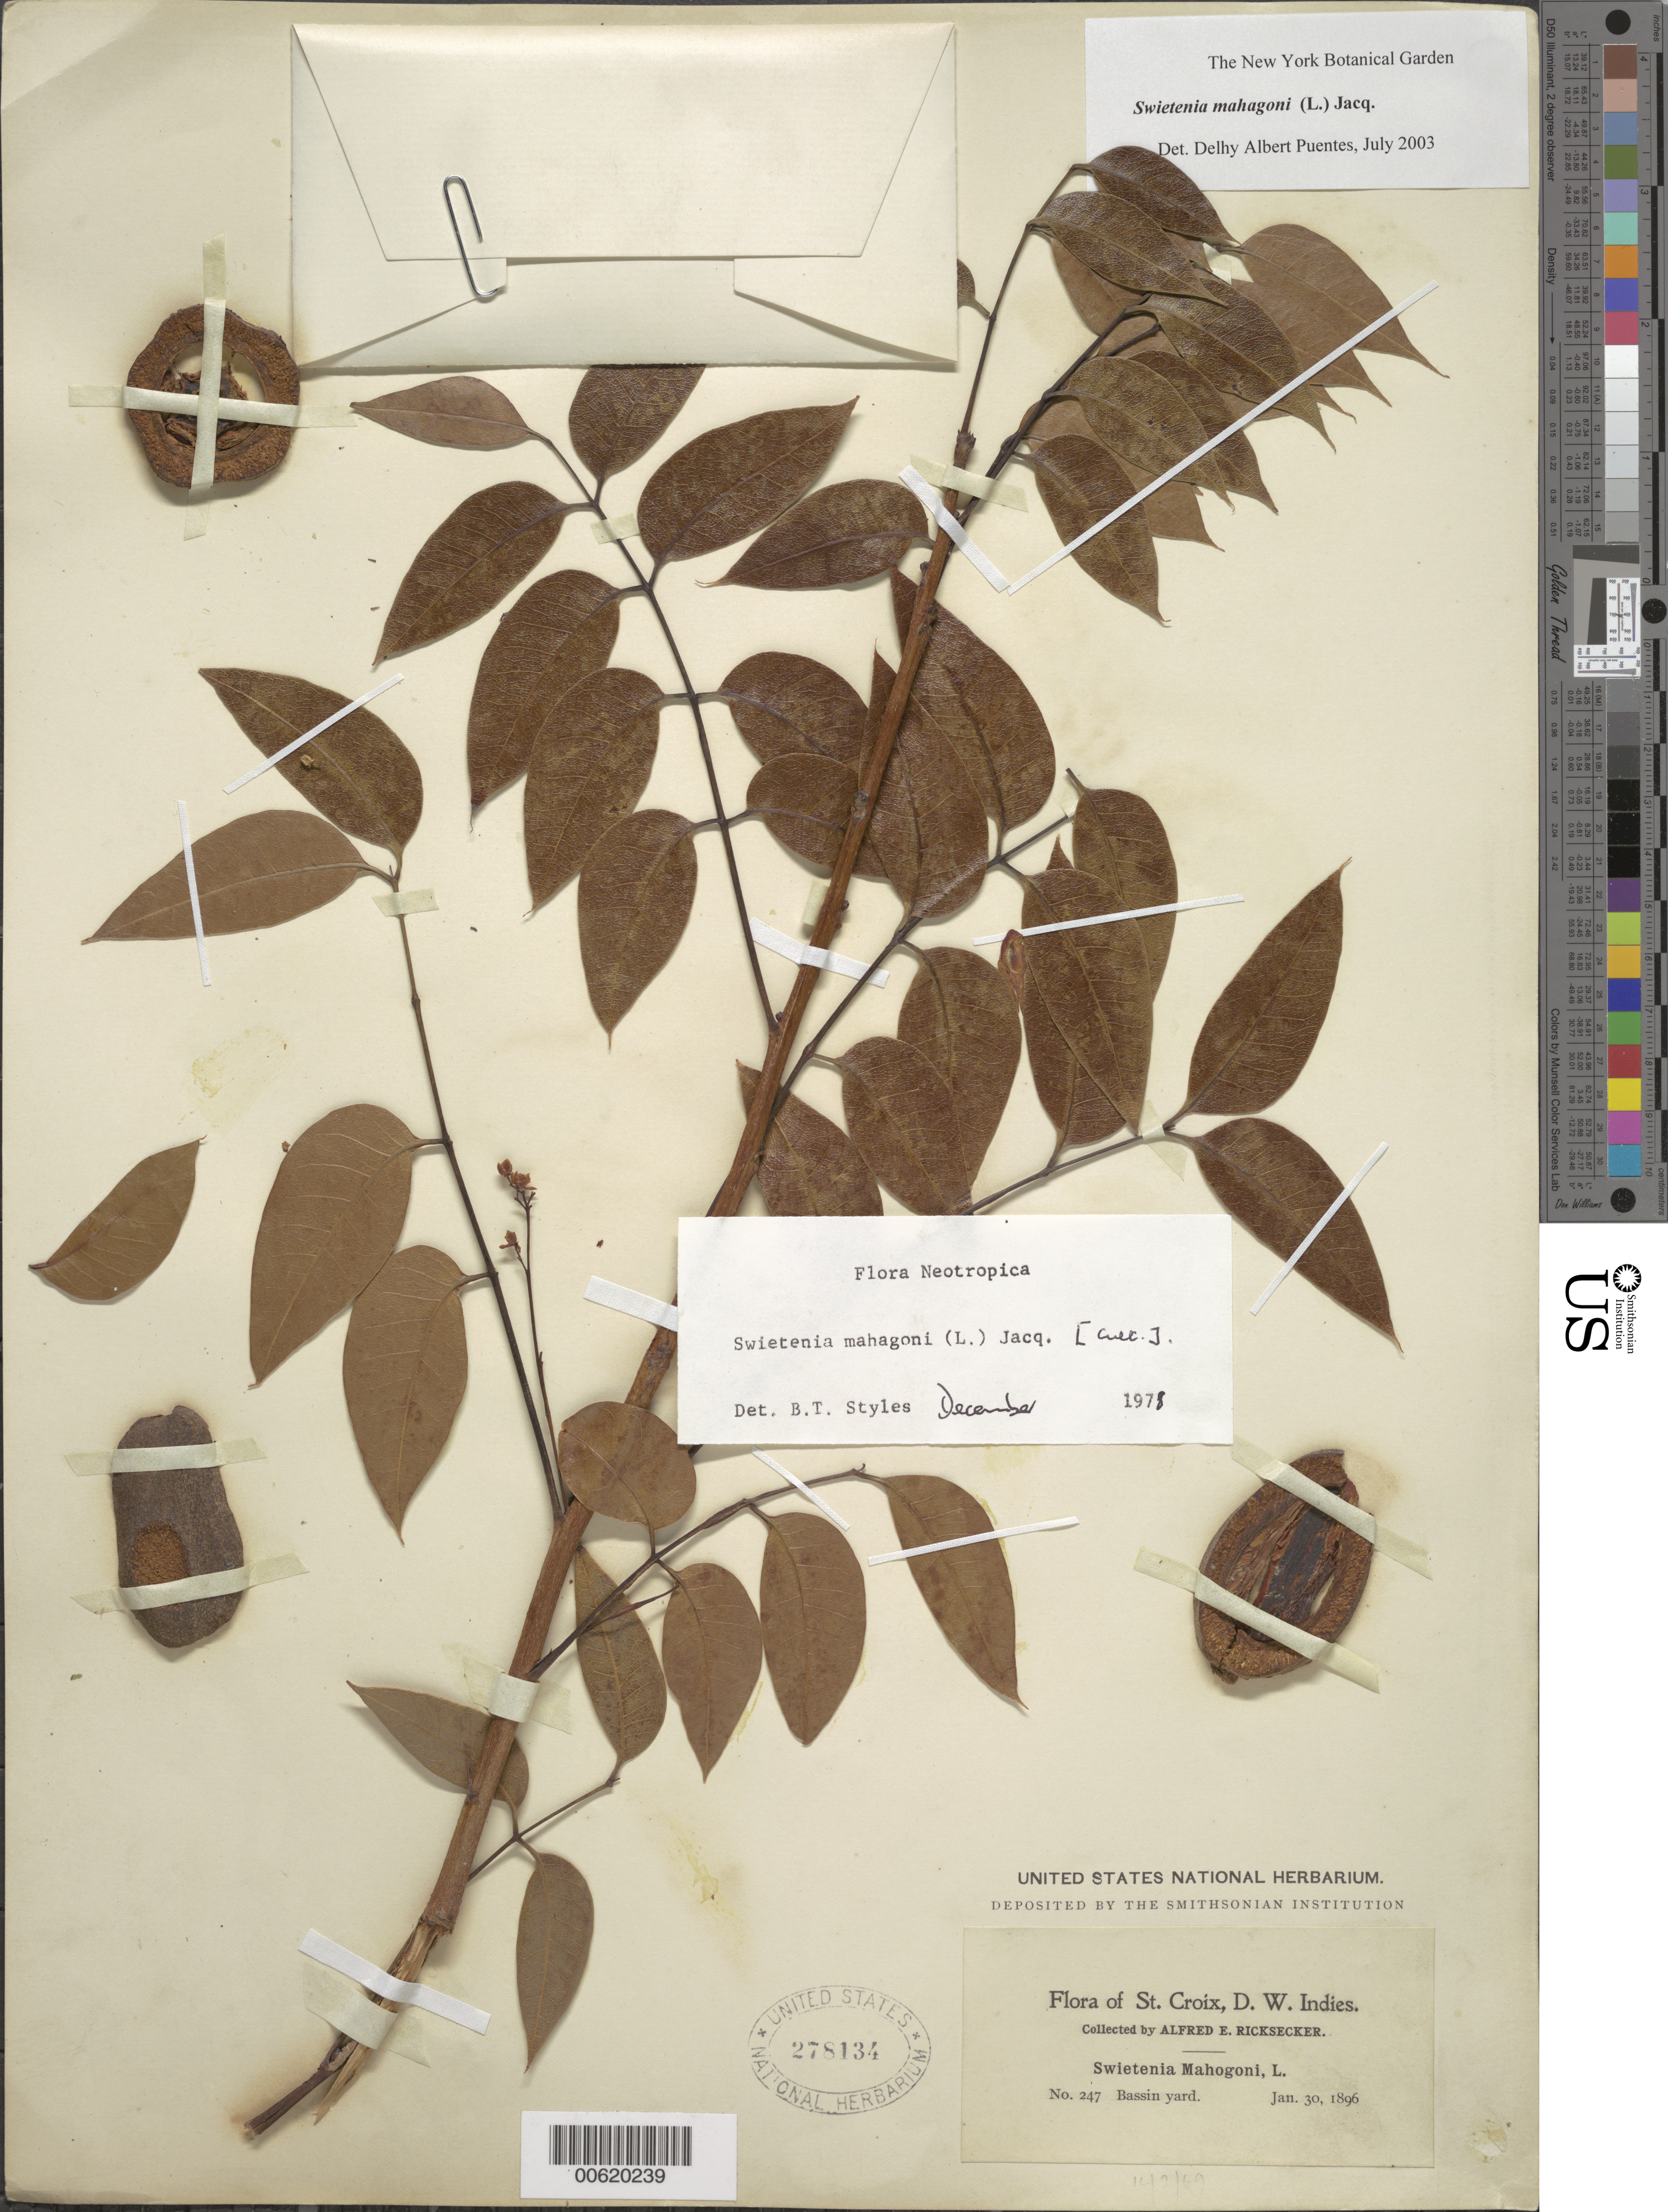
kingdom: Plantae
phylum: Tracheophyta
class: Magnoliopsida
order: Sapindales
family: Meliaceae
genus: Swietenia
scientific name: Swietenia mahagoni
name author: (L.) Jacq.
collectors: A. E. Ricksecker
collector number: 247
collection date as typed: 30 Jan 1896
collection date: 1896-01-30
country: U.S. Virgin Islands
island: St. Croix Island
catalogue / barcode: US 278134